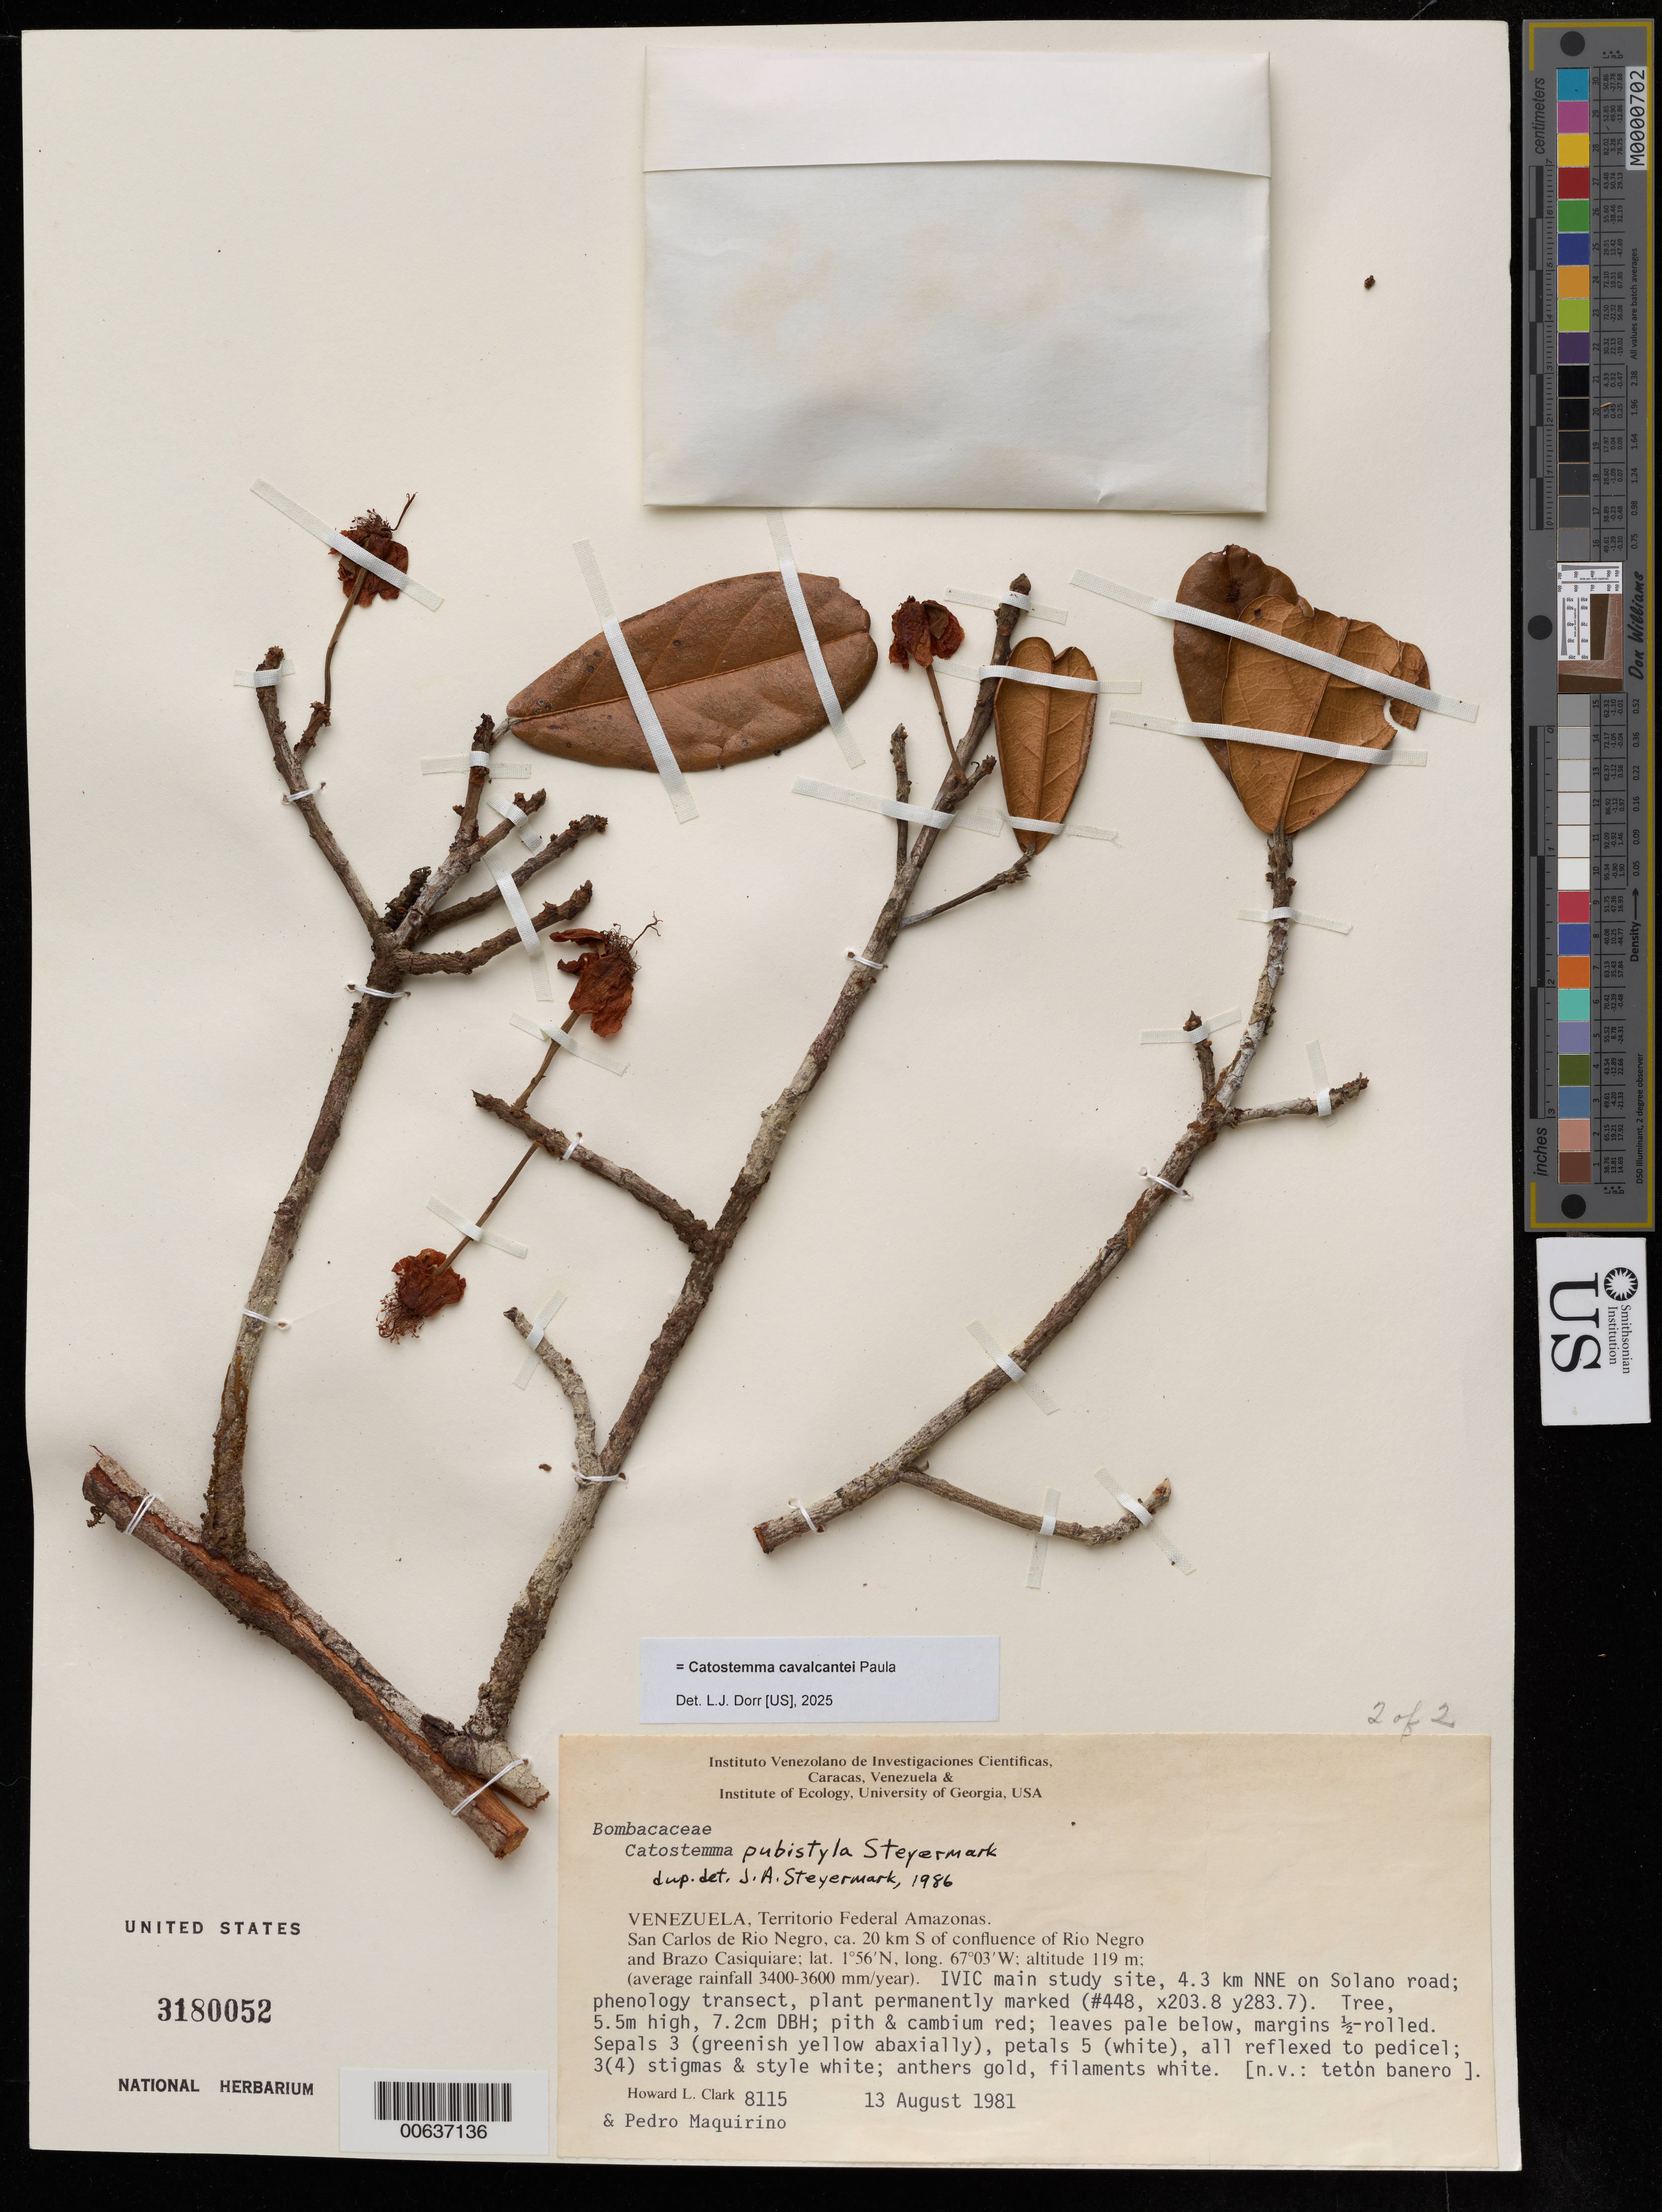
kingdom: Plantae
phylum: Tracheophyta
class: Magnoliopsida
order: Malvales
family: Malvaceae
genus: Catostemma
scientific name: Catostemma cavalcantei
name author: Paula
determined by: Dorr, Laurence J., Curator (BOT), Smithsonian Institution - National Museum of Natural History (UNITED STATES)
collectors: H. L. Clark & P. Maquirino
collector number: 8115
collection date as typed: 13-Aug-81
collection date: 1981-08-13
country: Venezuela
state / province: Amazonas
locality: San Carlos de Río Negro, ca. 20 km S of confluence of Río Negro and Brazo Casiquiare; IVIC main study site, 4.3 km NNE on Solano road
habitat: average rainfall 3400-3600 mm/year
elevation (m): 119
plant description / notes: Sheet 2 of 2 Sheet 1 USNH 3186518; BC 00637135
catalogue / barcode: US 3180052